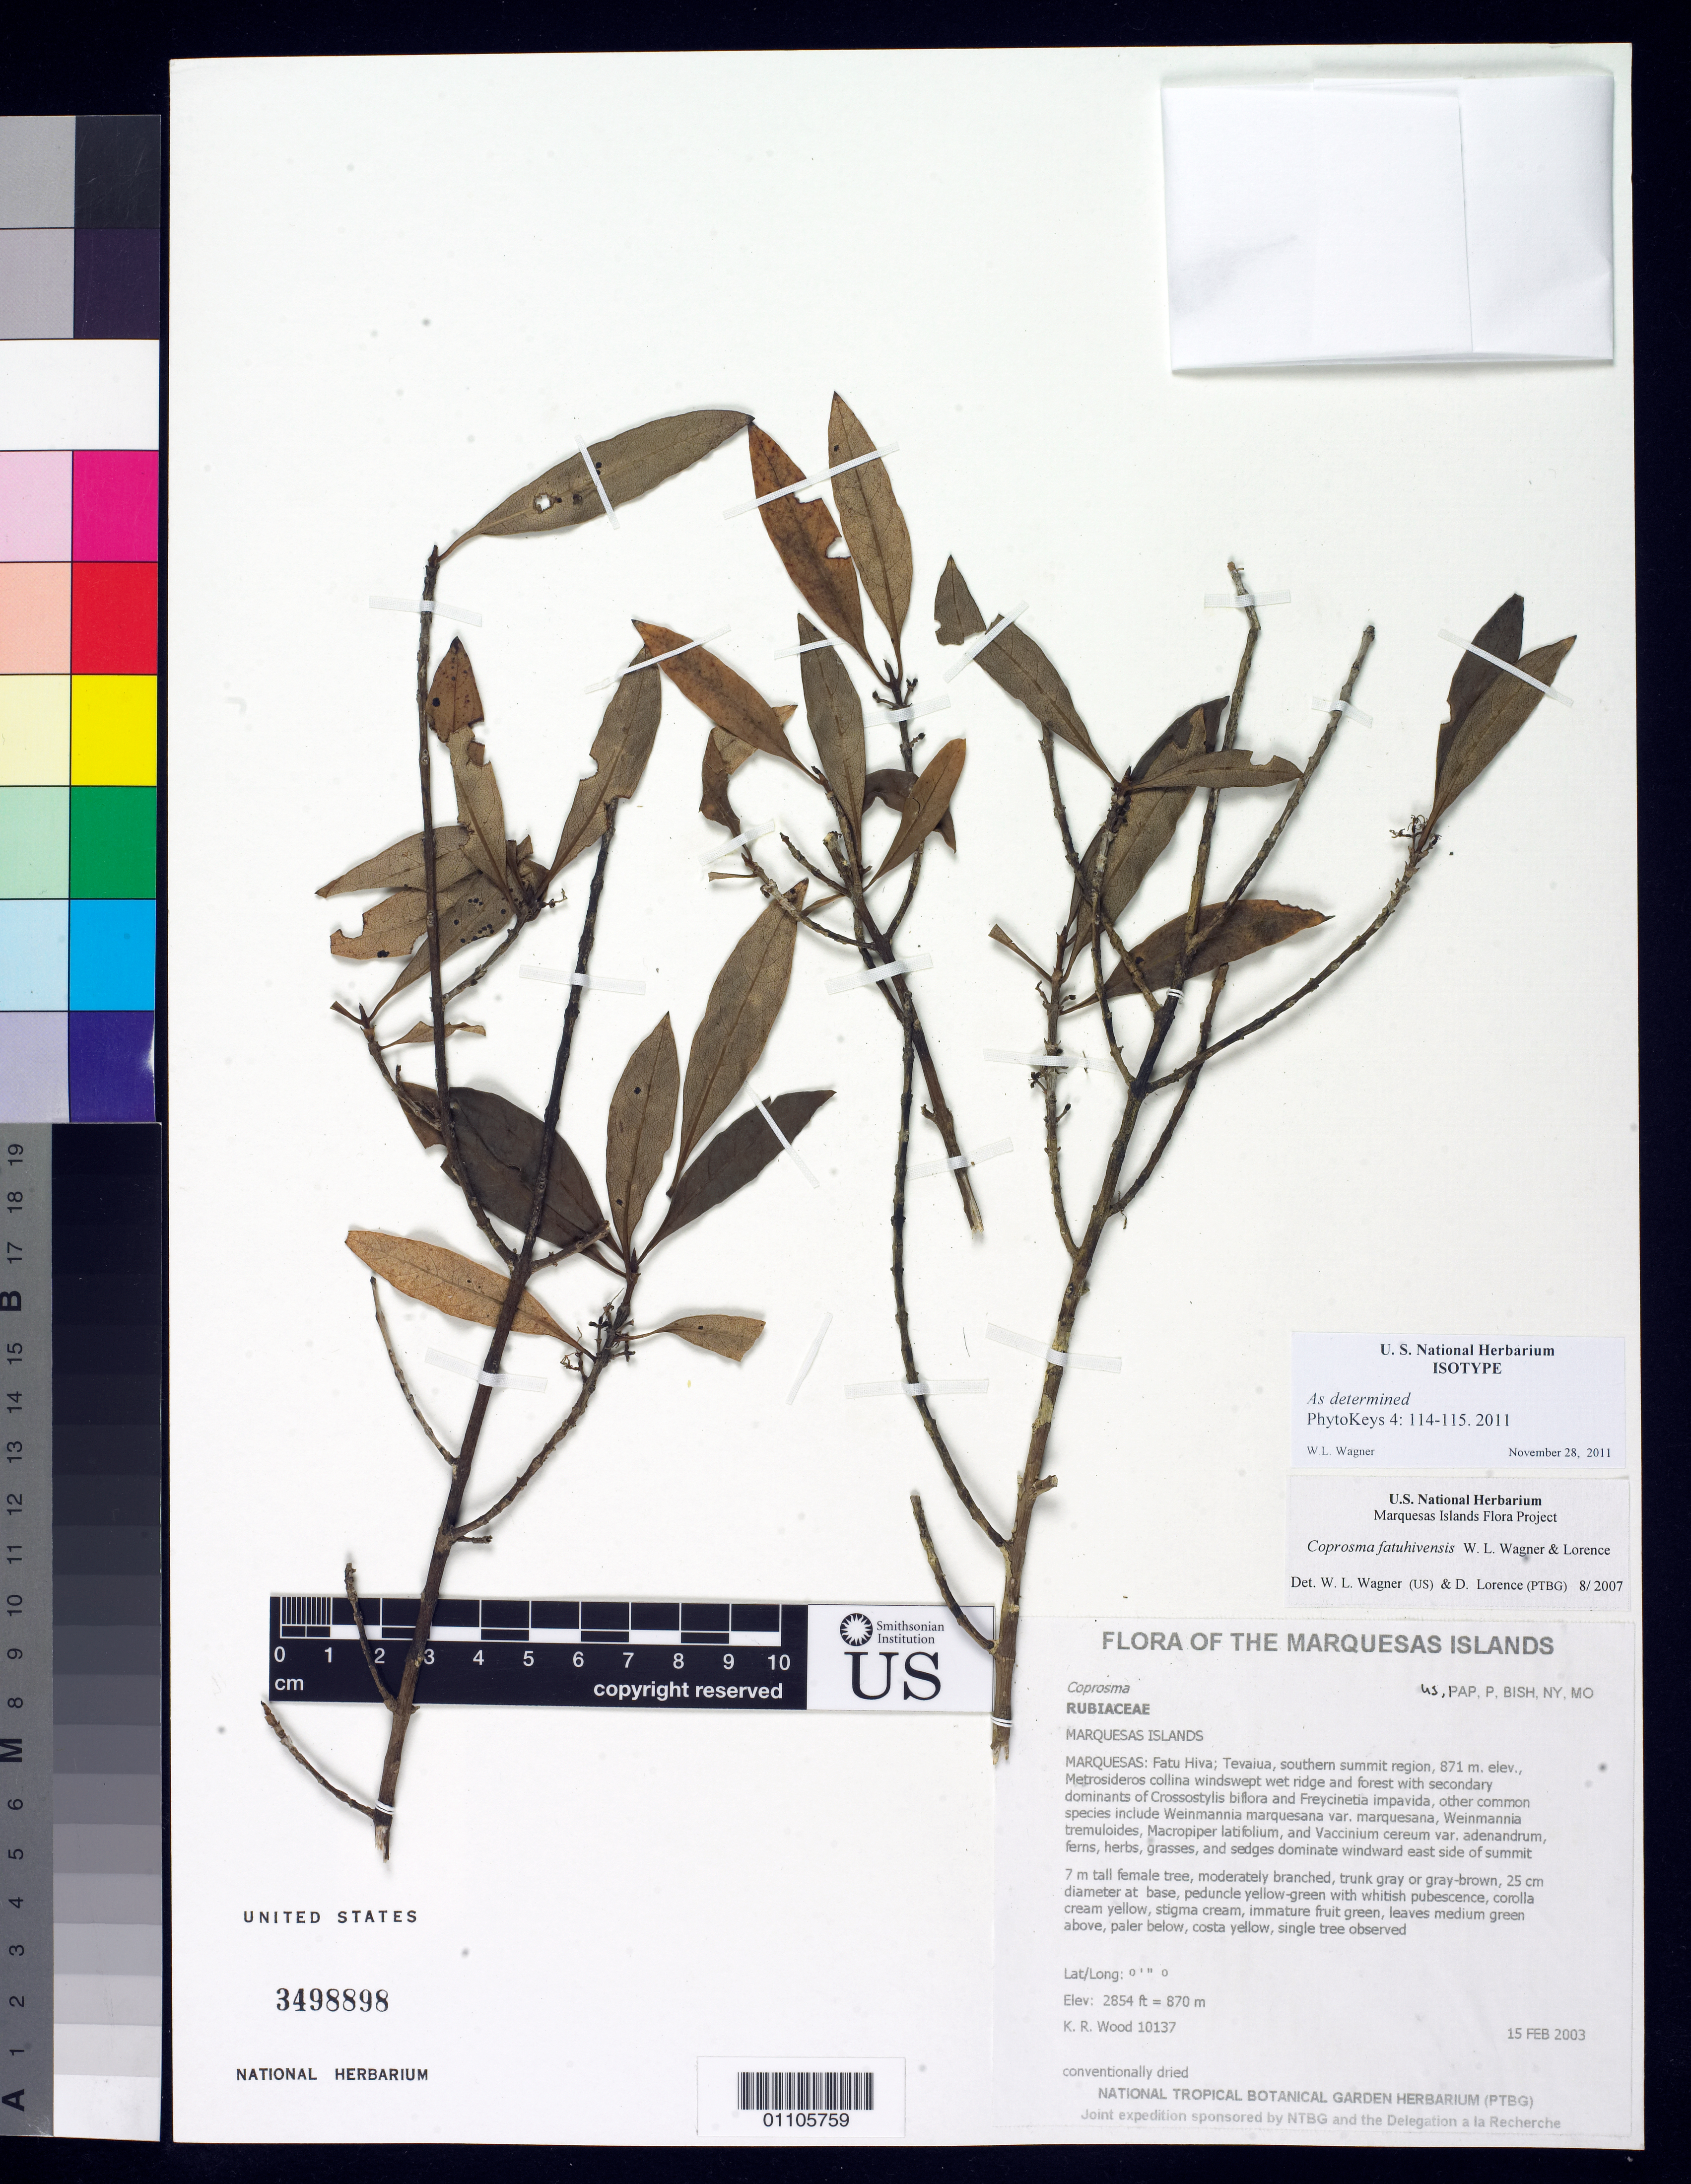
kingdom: Plantae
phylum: Tracheophyta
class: Magnoliopsida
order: Gentianales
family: Rubiaceae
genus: Coprosma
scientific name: Coprosma fatuhivaensis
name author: W.L. Wagner & Lorence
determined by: Wagner, W. L.; Lorence, David H.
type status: Isotype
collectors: K. R. Wood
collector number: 10137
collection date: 2003-02-15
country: French Polynesia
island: Fatu Hiva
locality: Tevaiua, southern summit region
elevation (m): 870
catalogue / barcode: US 3498898